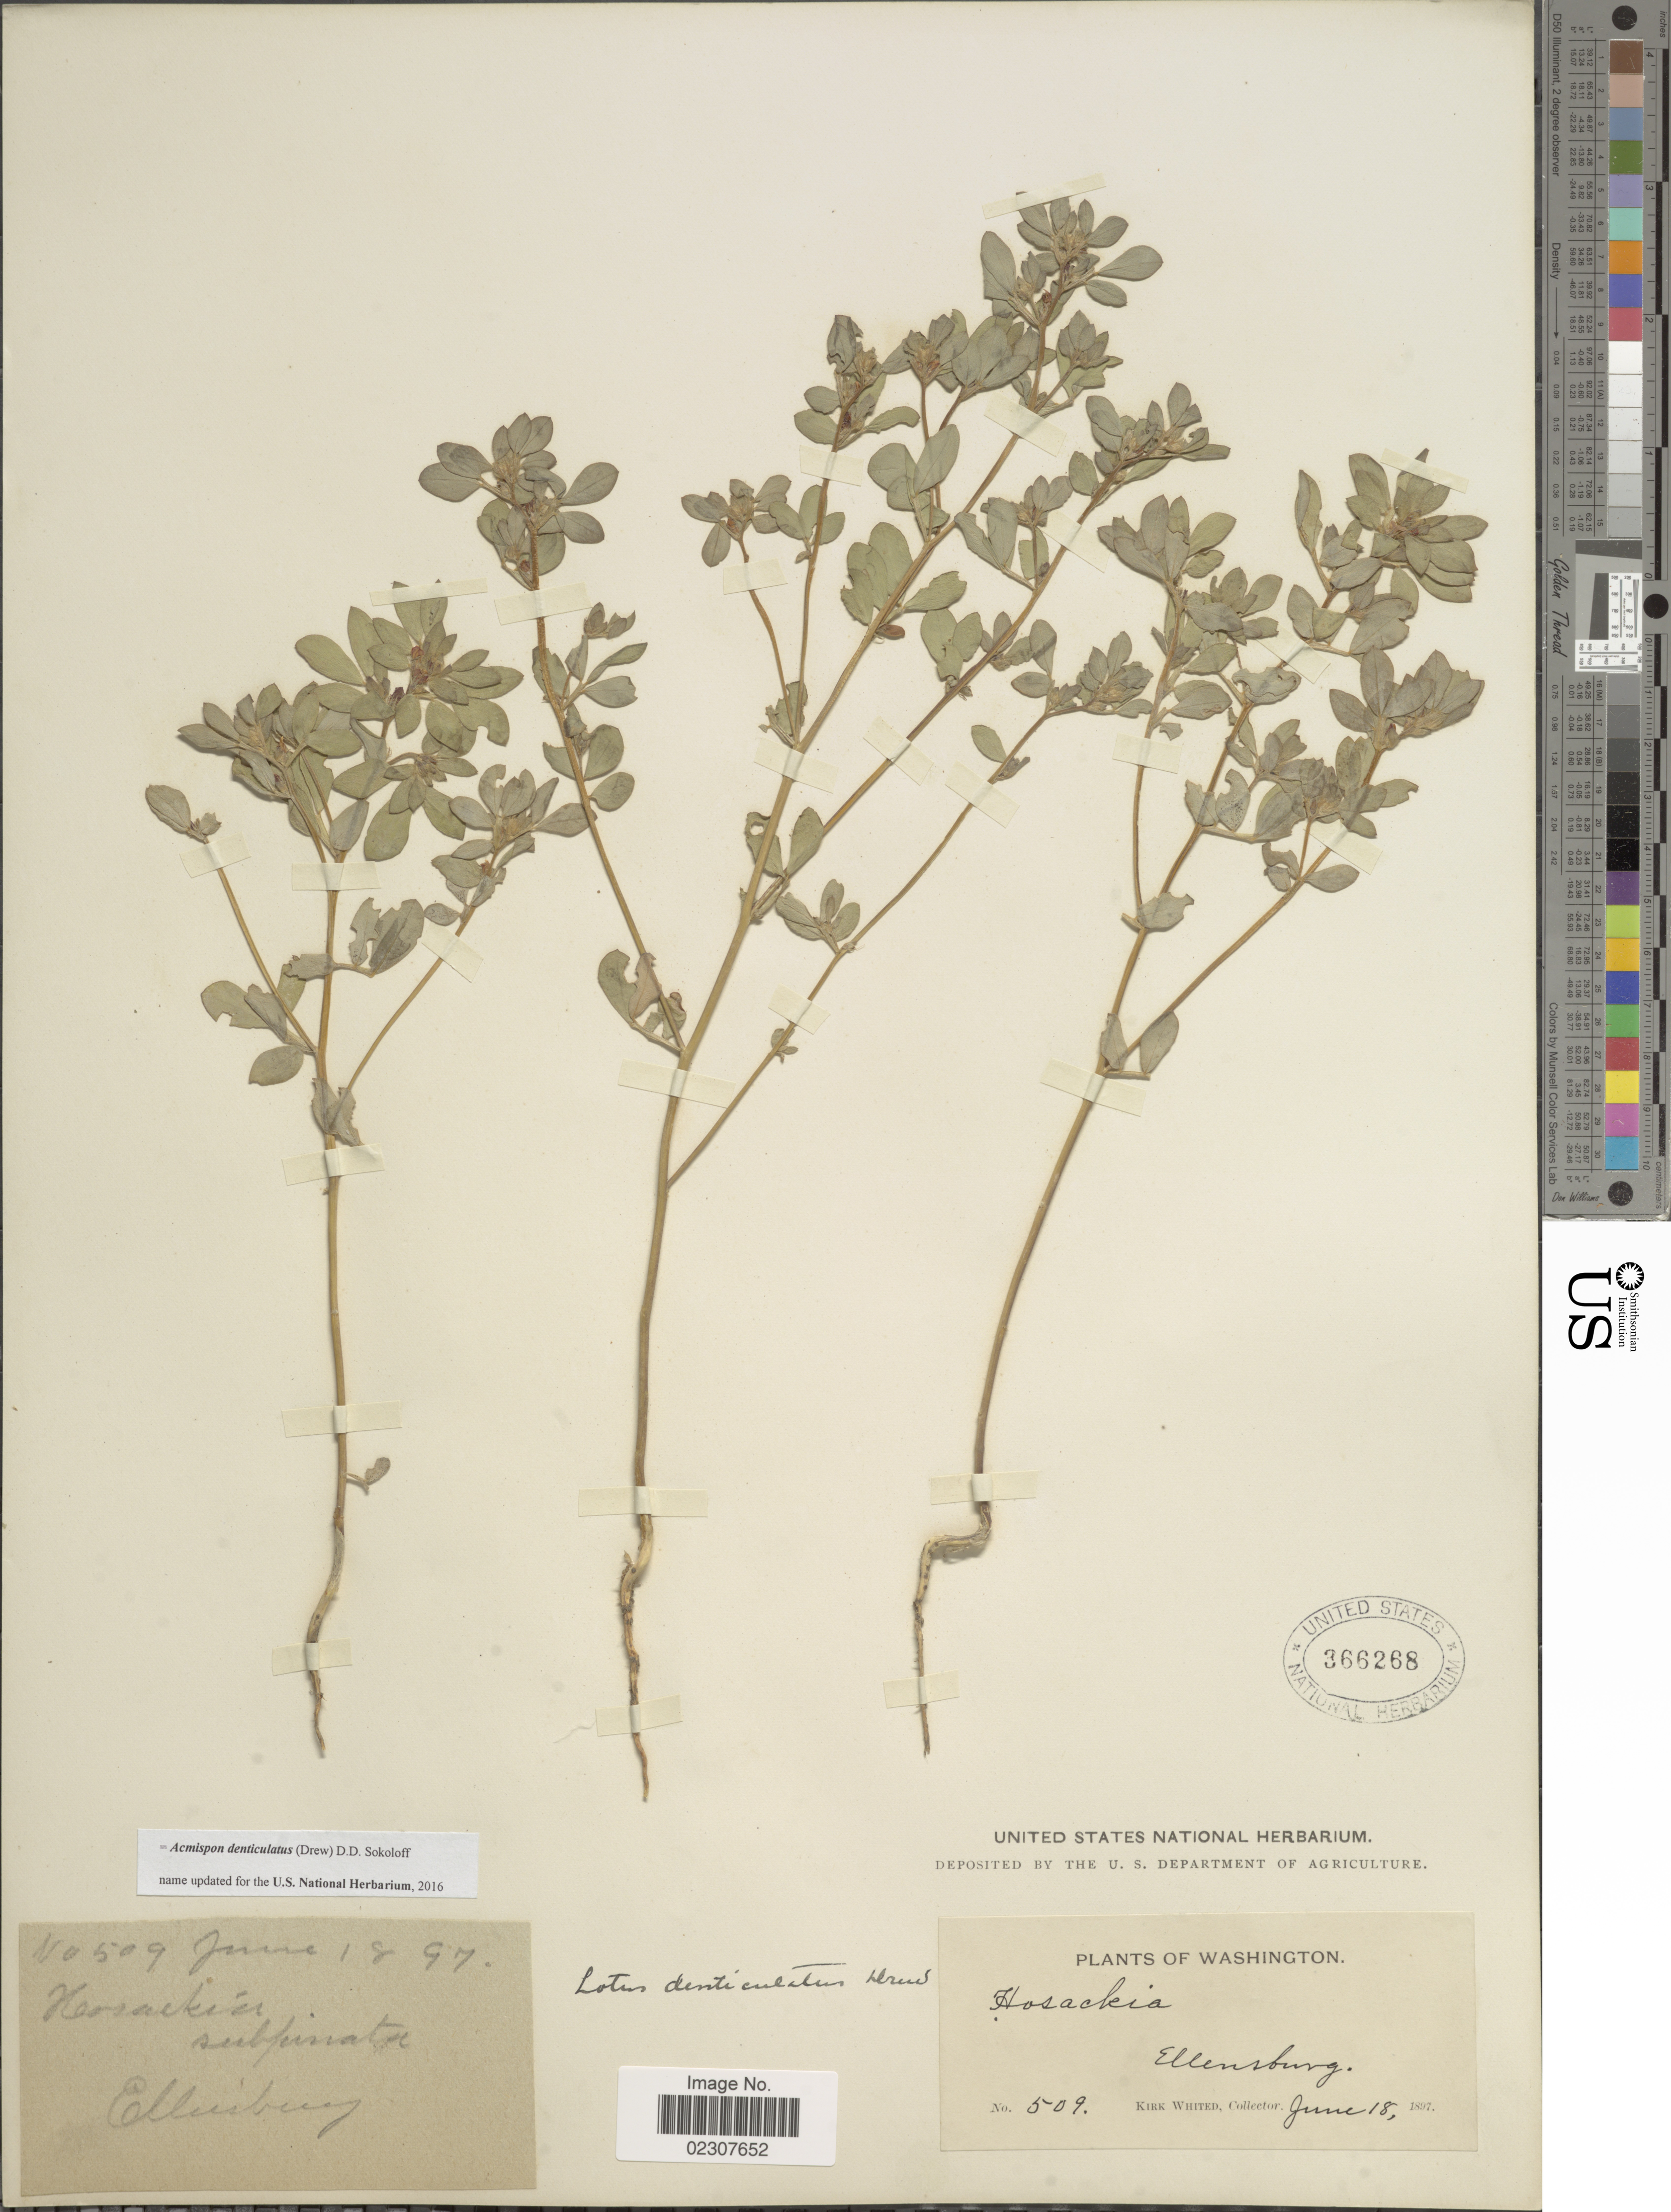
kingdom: Plantae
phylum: Tracheophyta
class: Magnoliopsida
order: Fabales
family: Fabaceae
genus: Acmispon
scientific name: Acmispon denticulatus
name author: (Drew) D.D. Sokoloff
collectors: K. Whited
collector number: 509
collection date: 1897-06-18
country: United States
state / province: Washington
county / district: Kittitas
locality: Ellensburg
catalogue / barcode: US 366268